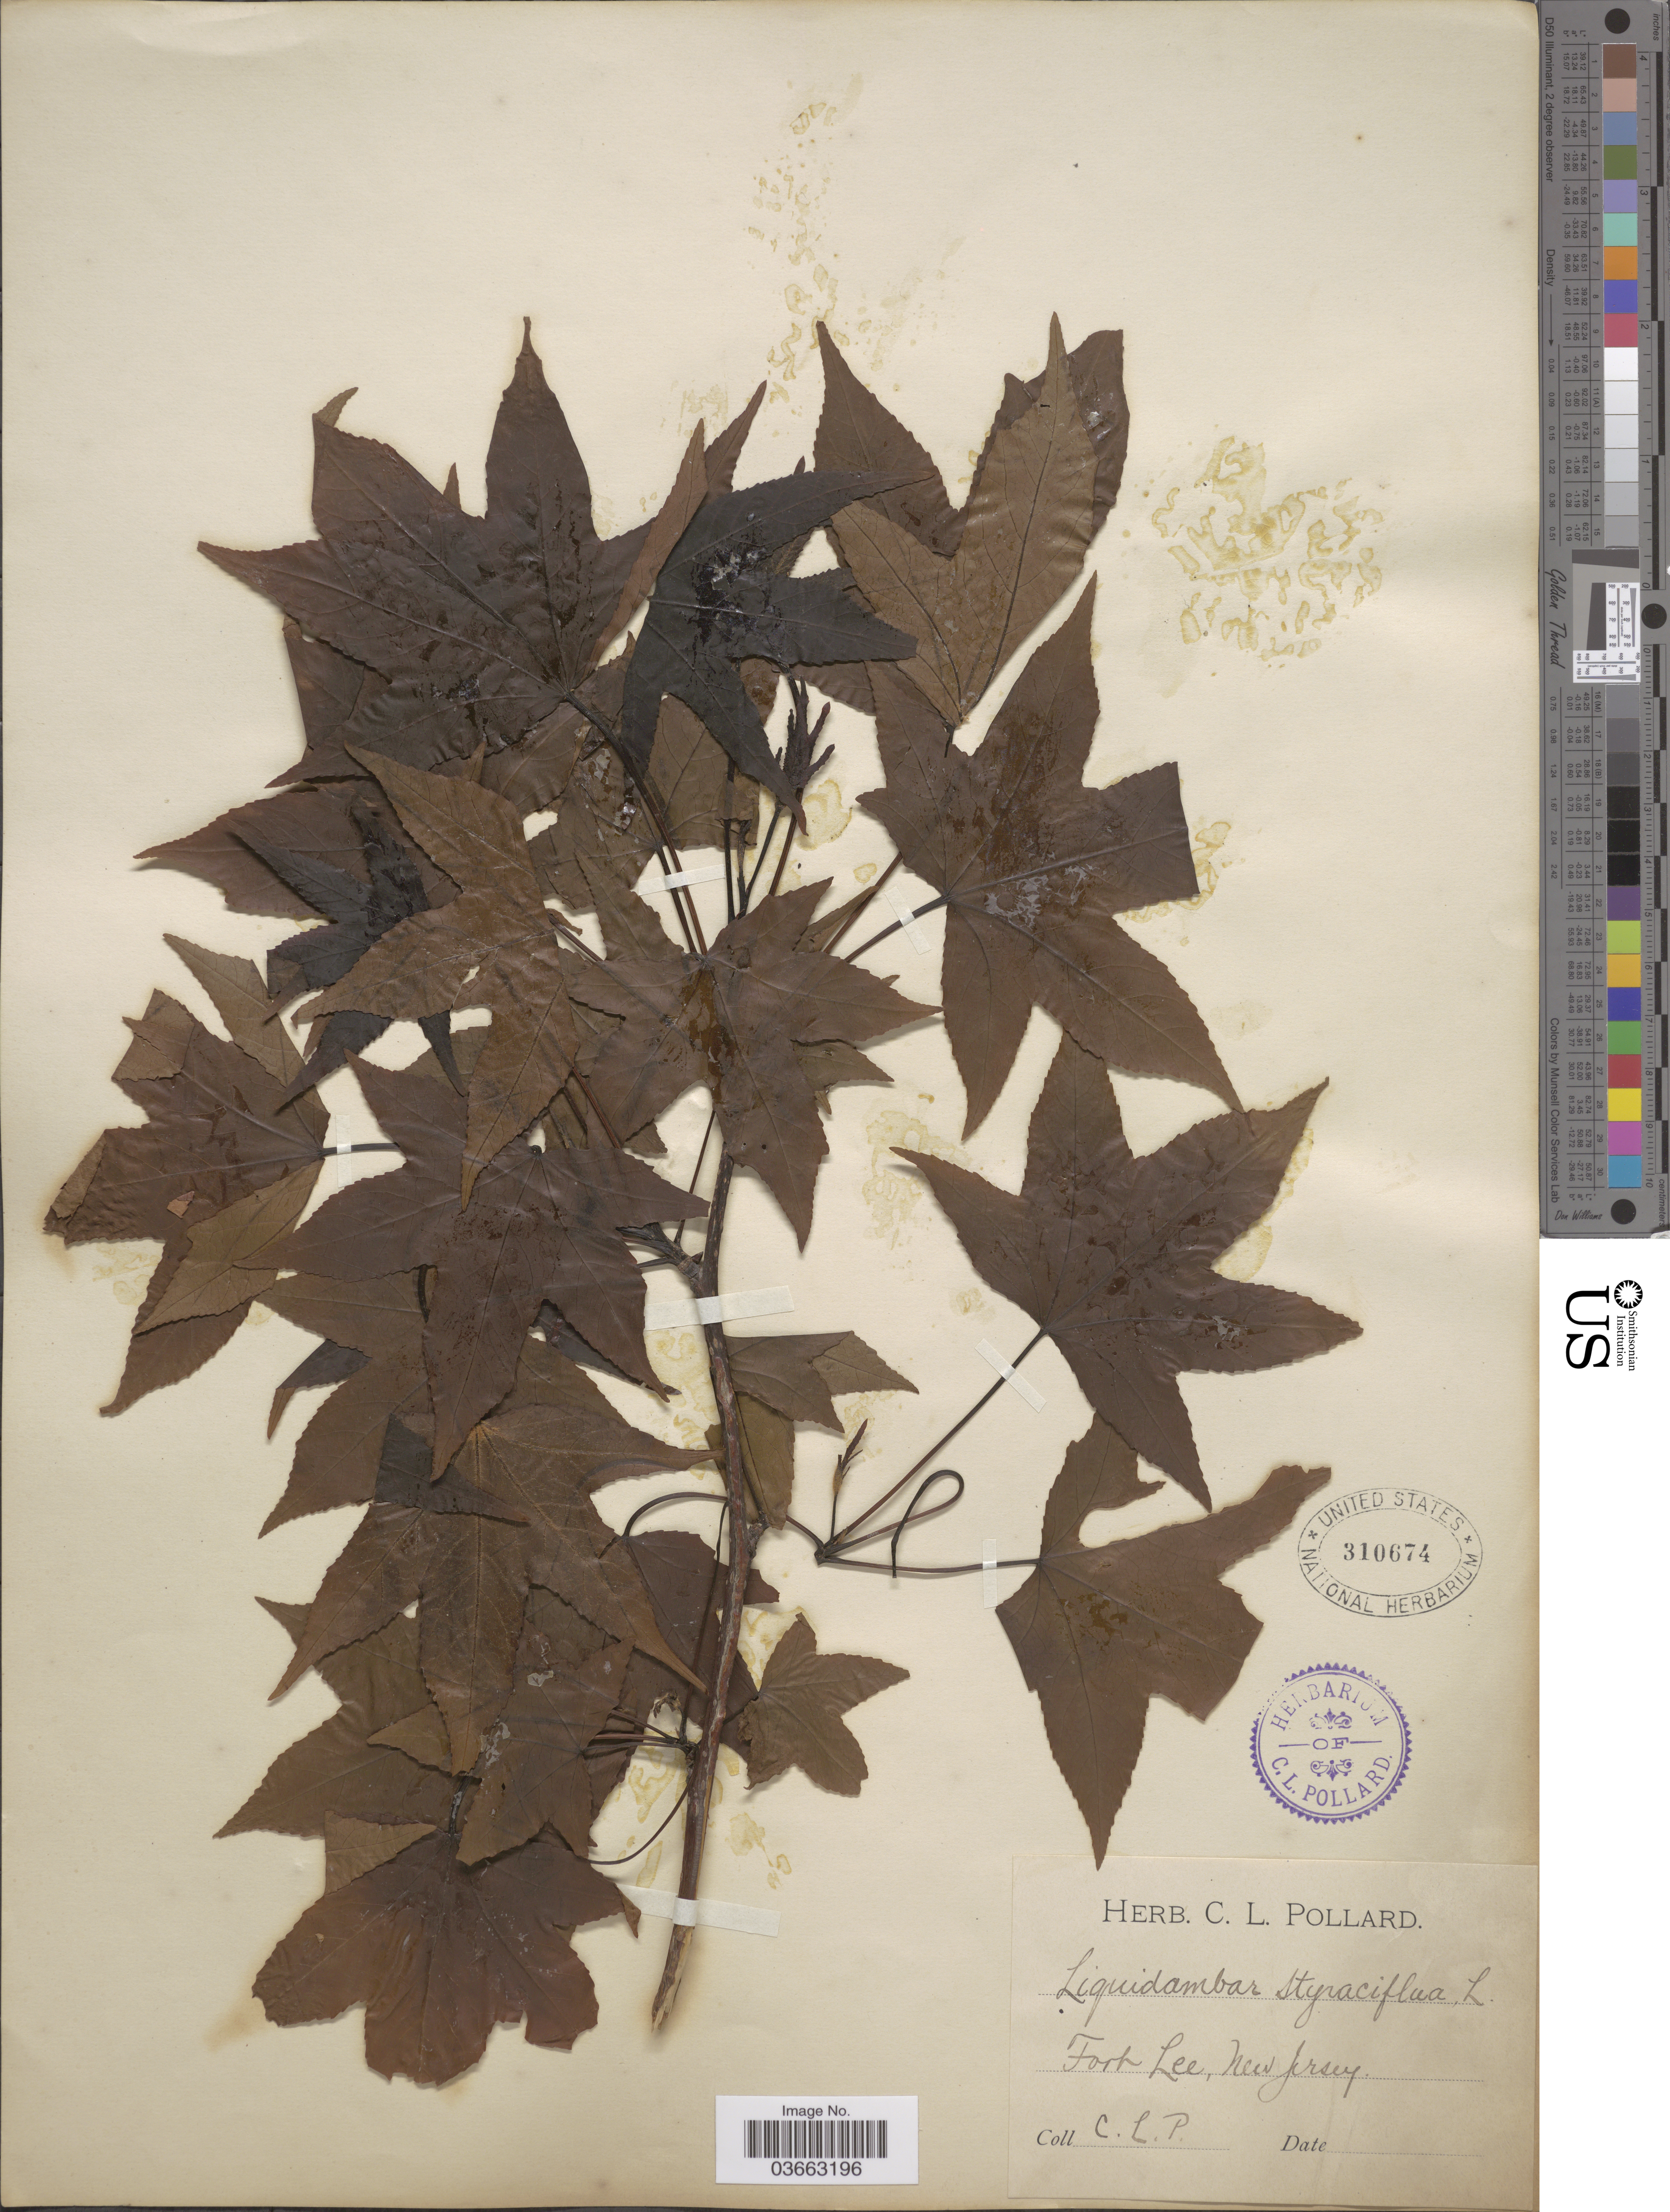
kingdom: Plantae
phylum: Tracheophyta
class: Magnoliopsida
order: Saxifragales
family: Altingiaceae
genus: Liquidambar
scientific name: Liquidambar styraciflua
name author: L.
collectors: C. L. Pollard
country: United States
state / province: New Jersey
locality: Fort Lee.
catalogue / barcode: US 310674